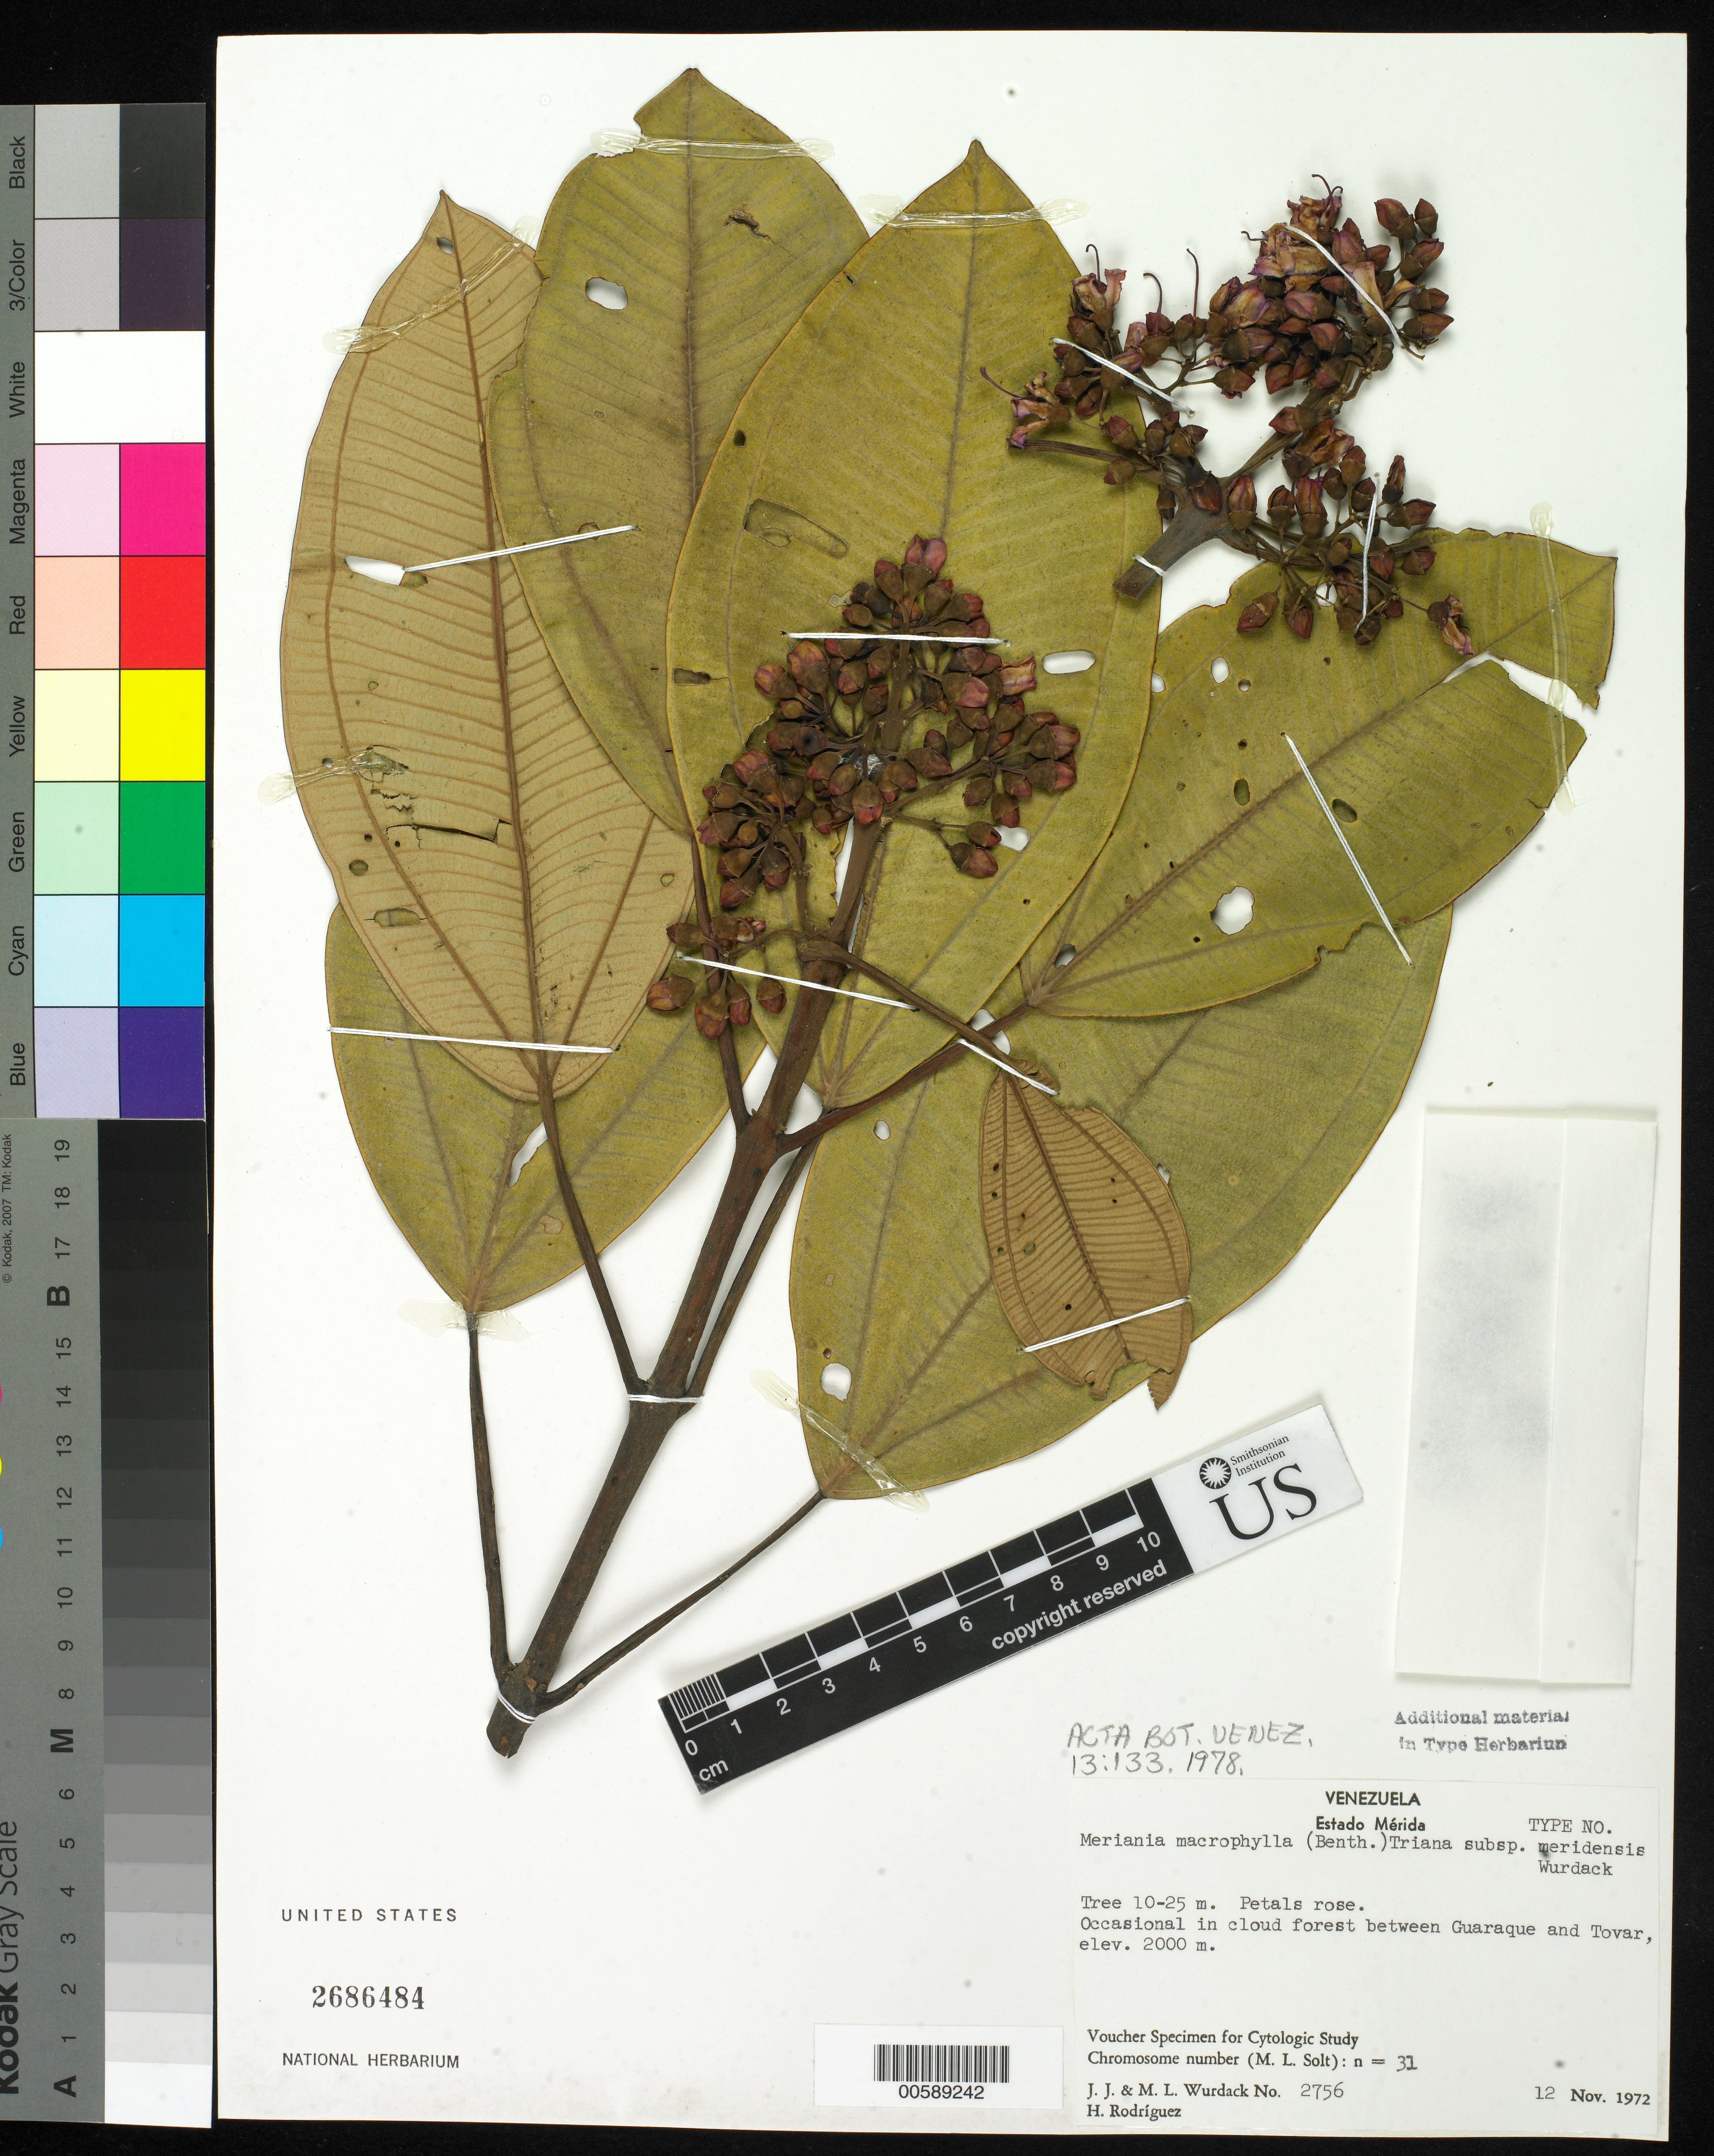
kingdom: Plantae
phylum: Tracheophyta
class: Magnoliopsida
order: Myrtales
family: Melastomataceae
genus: Meriania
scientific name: Meriania macrophylla subsp. meridensis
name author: Wurdack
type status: Isotype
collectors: J. J. Wurdack & M. L. Wurdack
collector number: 2756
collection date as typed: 12 Nov 1972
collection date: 1972-11-12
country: Venezuela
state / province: Mérida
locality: Cloud forest between Guaraque & Tovar.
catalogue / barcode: US 2686484